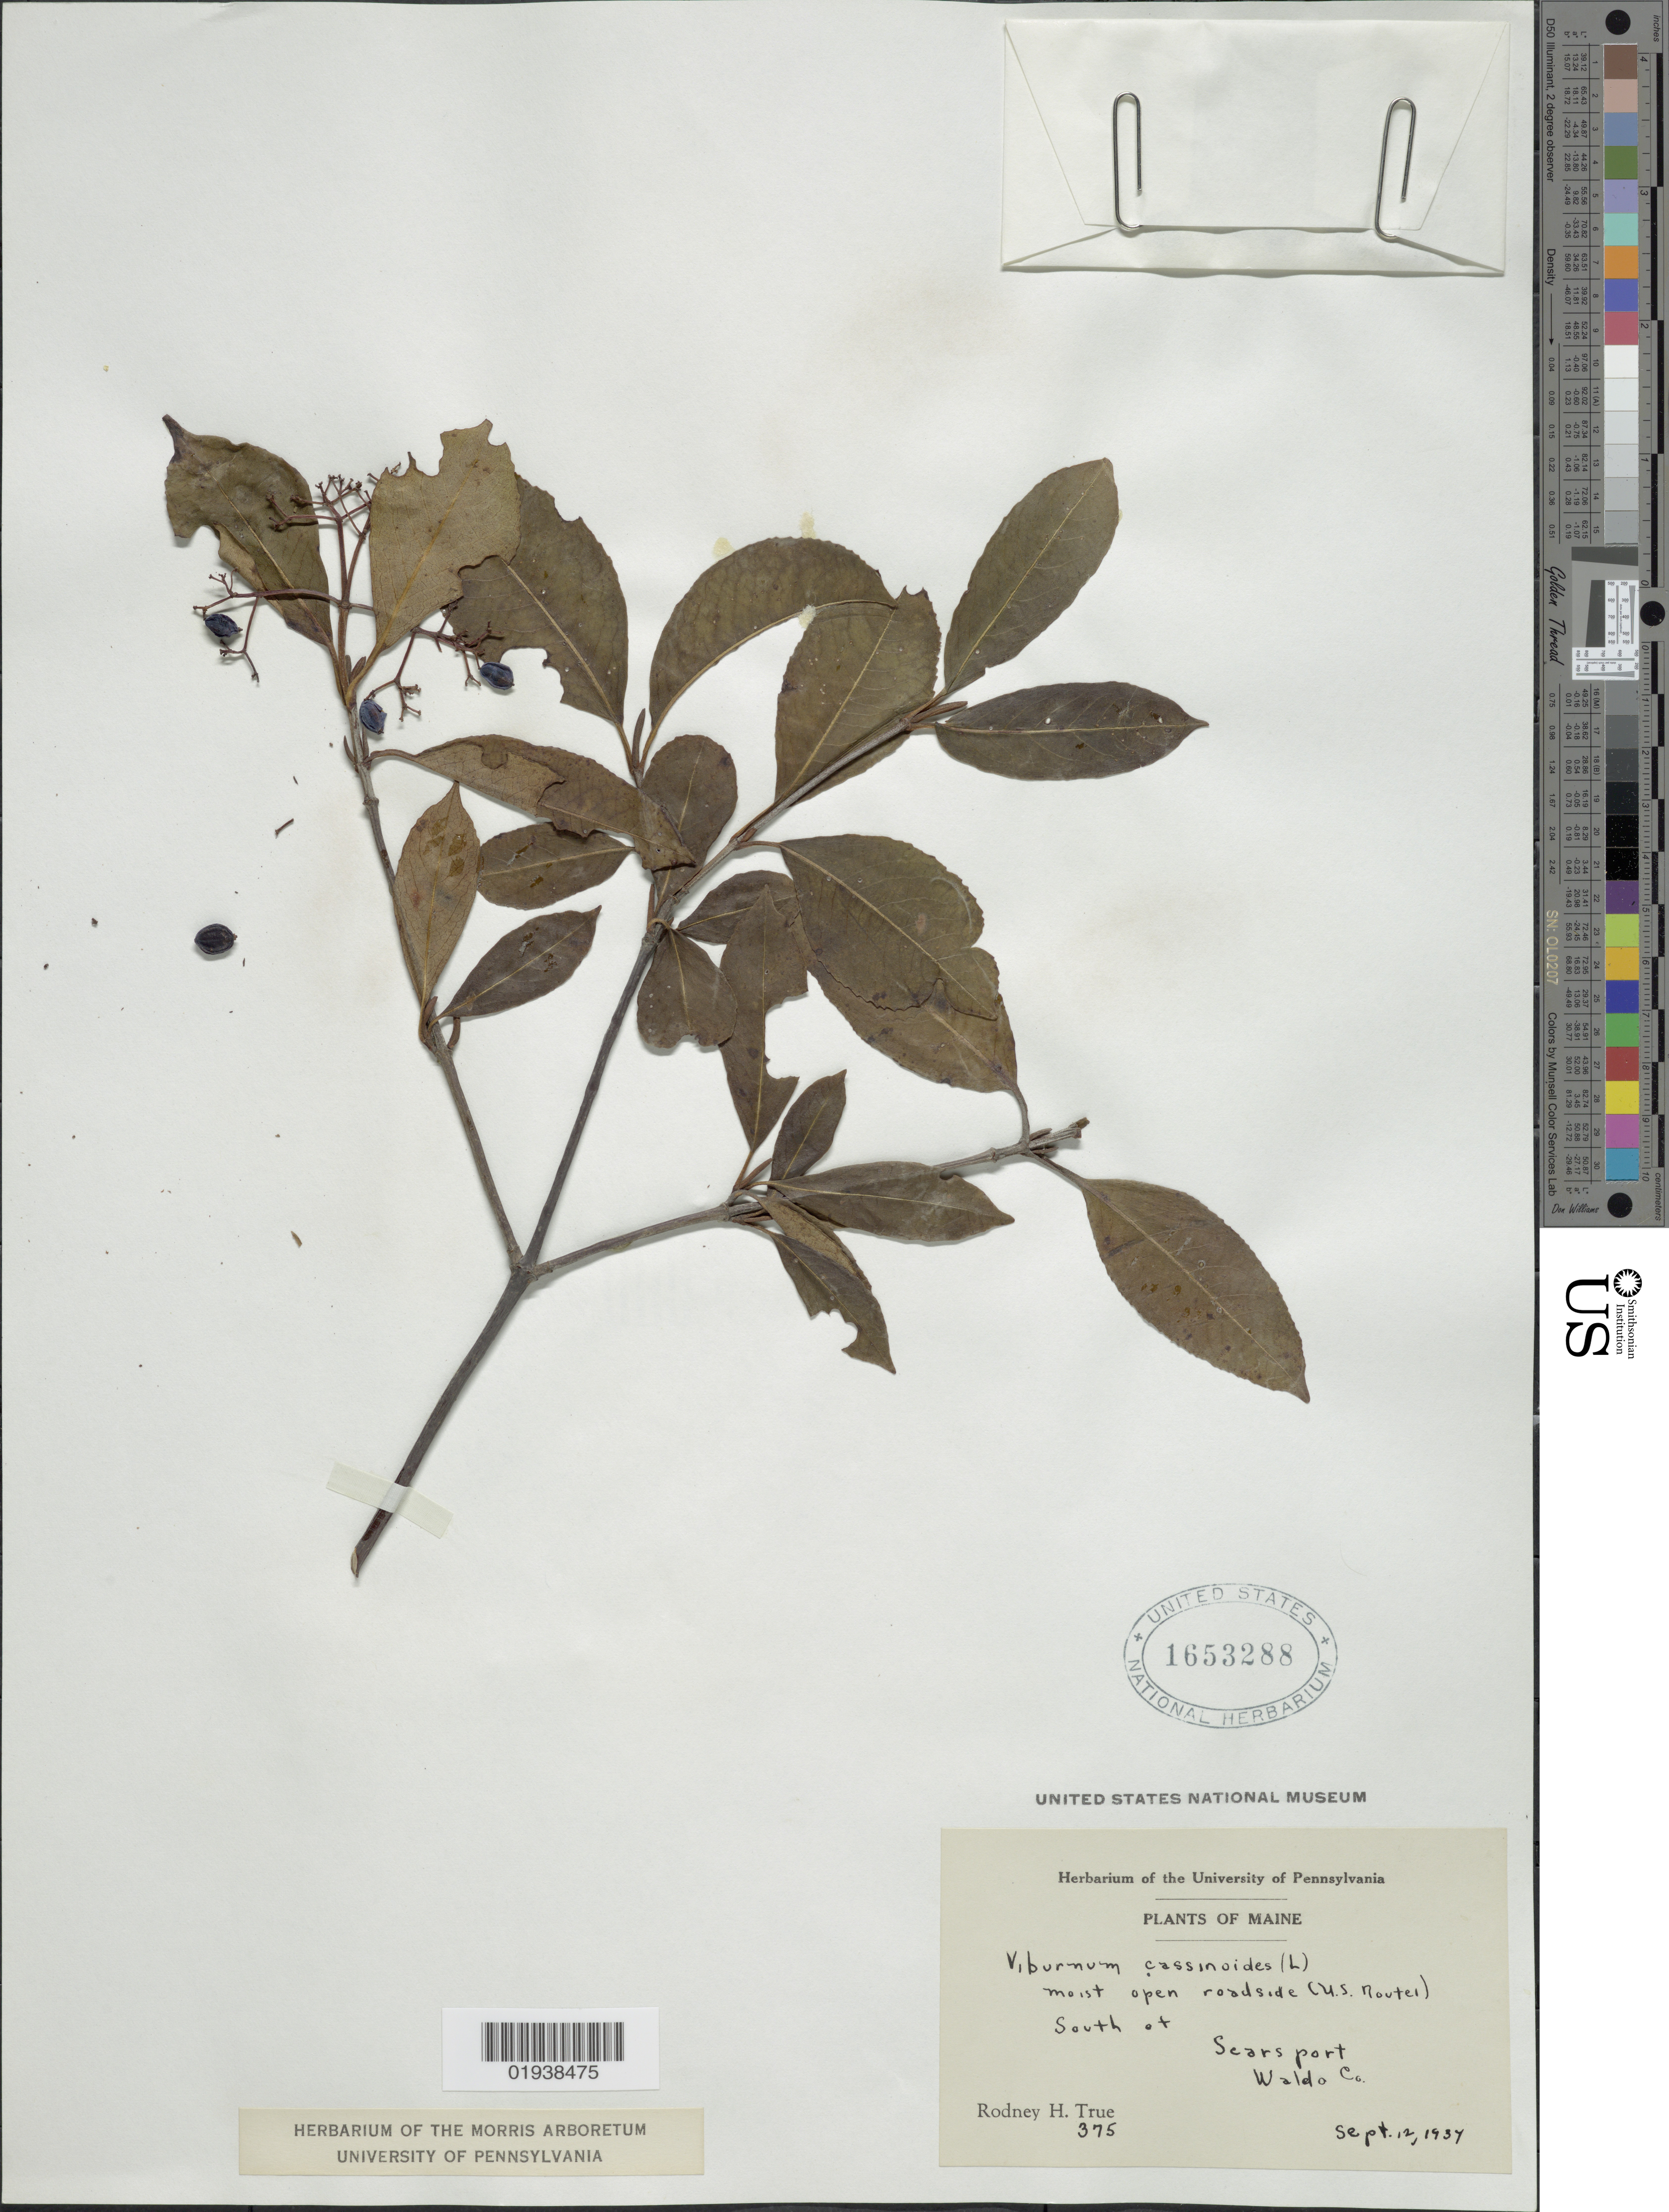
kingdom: Plantae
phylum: Tracheophyta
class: Magnoliopsida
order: Dipsacales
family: Viburnaceae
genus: Viburnum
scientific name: Viburnum cassinoides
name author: L.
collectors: R. H. True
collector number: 375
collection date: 1937-09-12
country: United States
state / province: Maine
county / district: Waldo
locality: South of Scarsport, Waldo Co.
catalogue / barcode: US 1653288